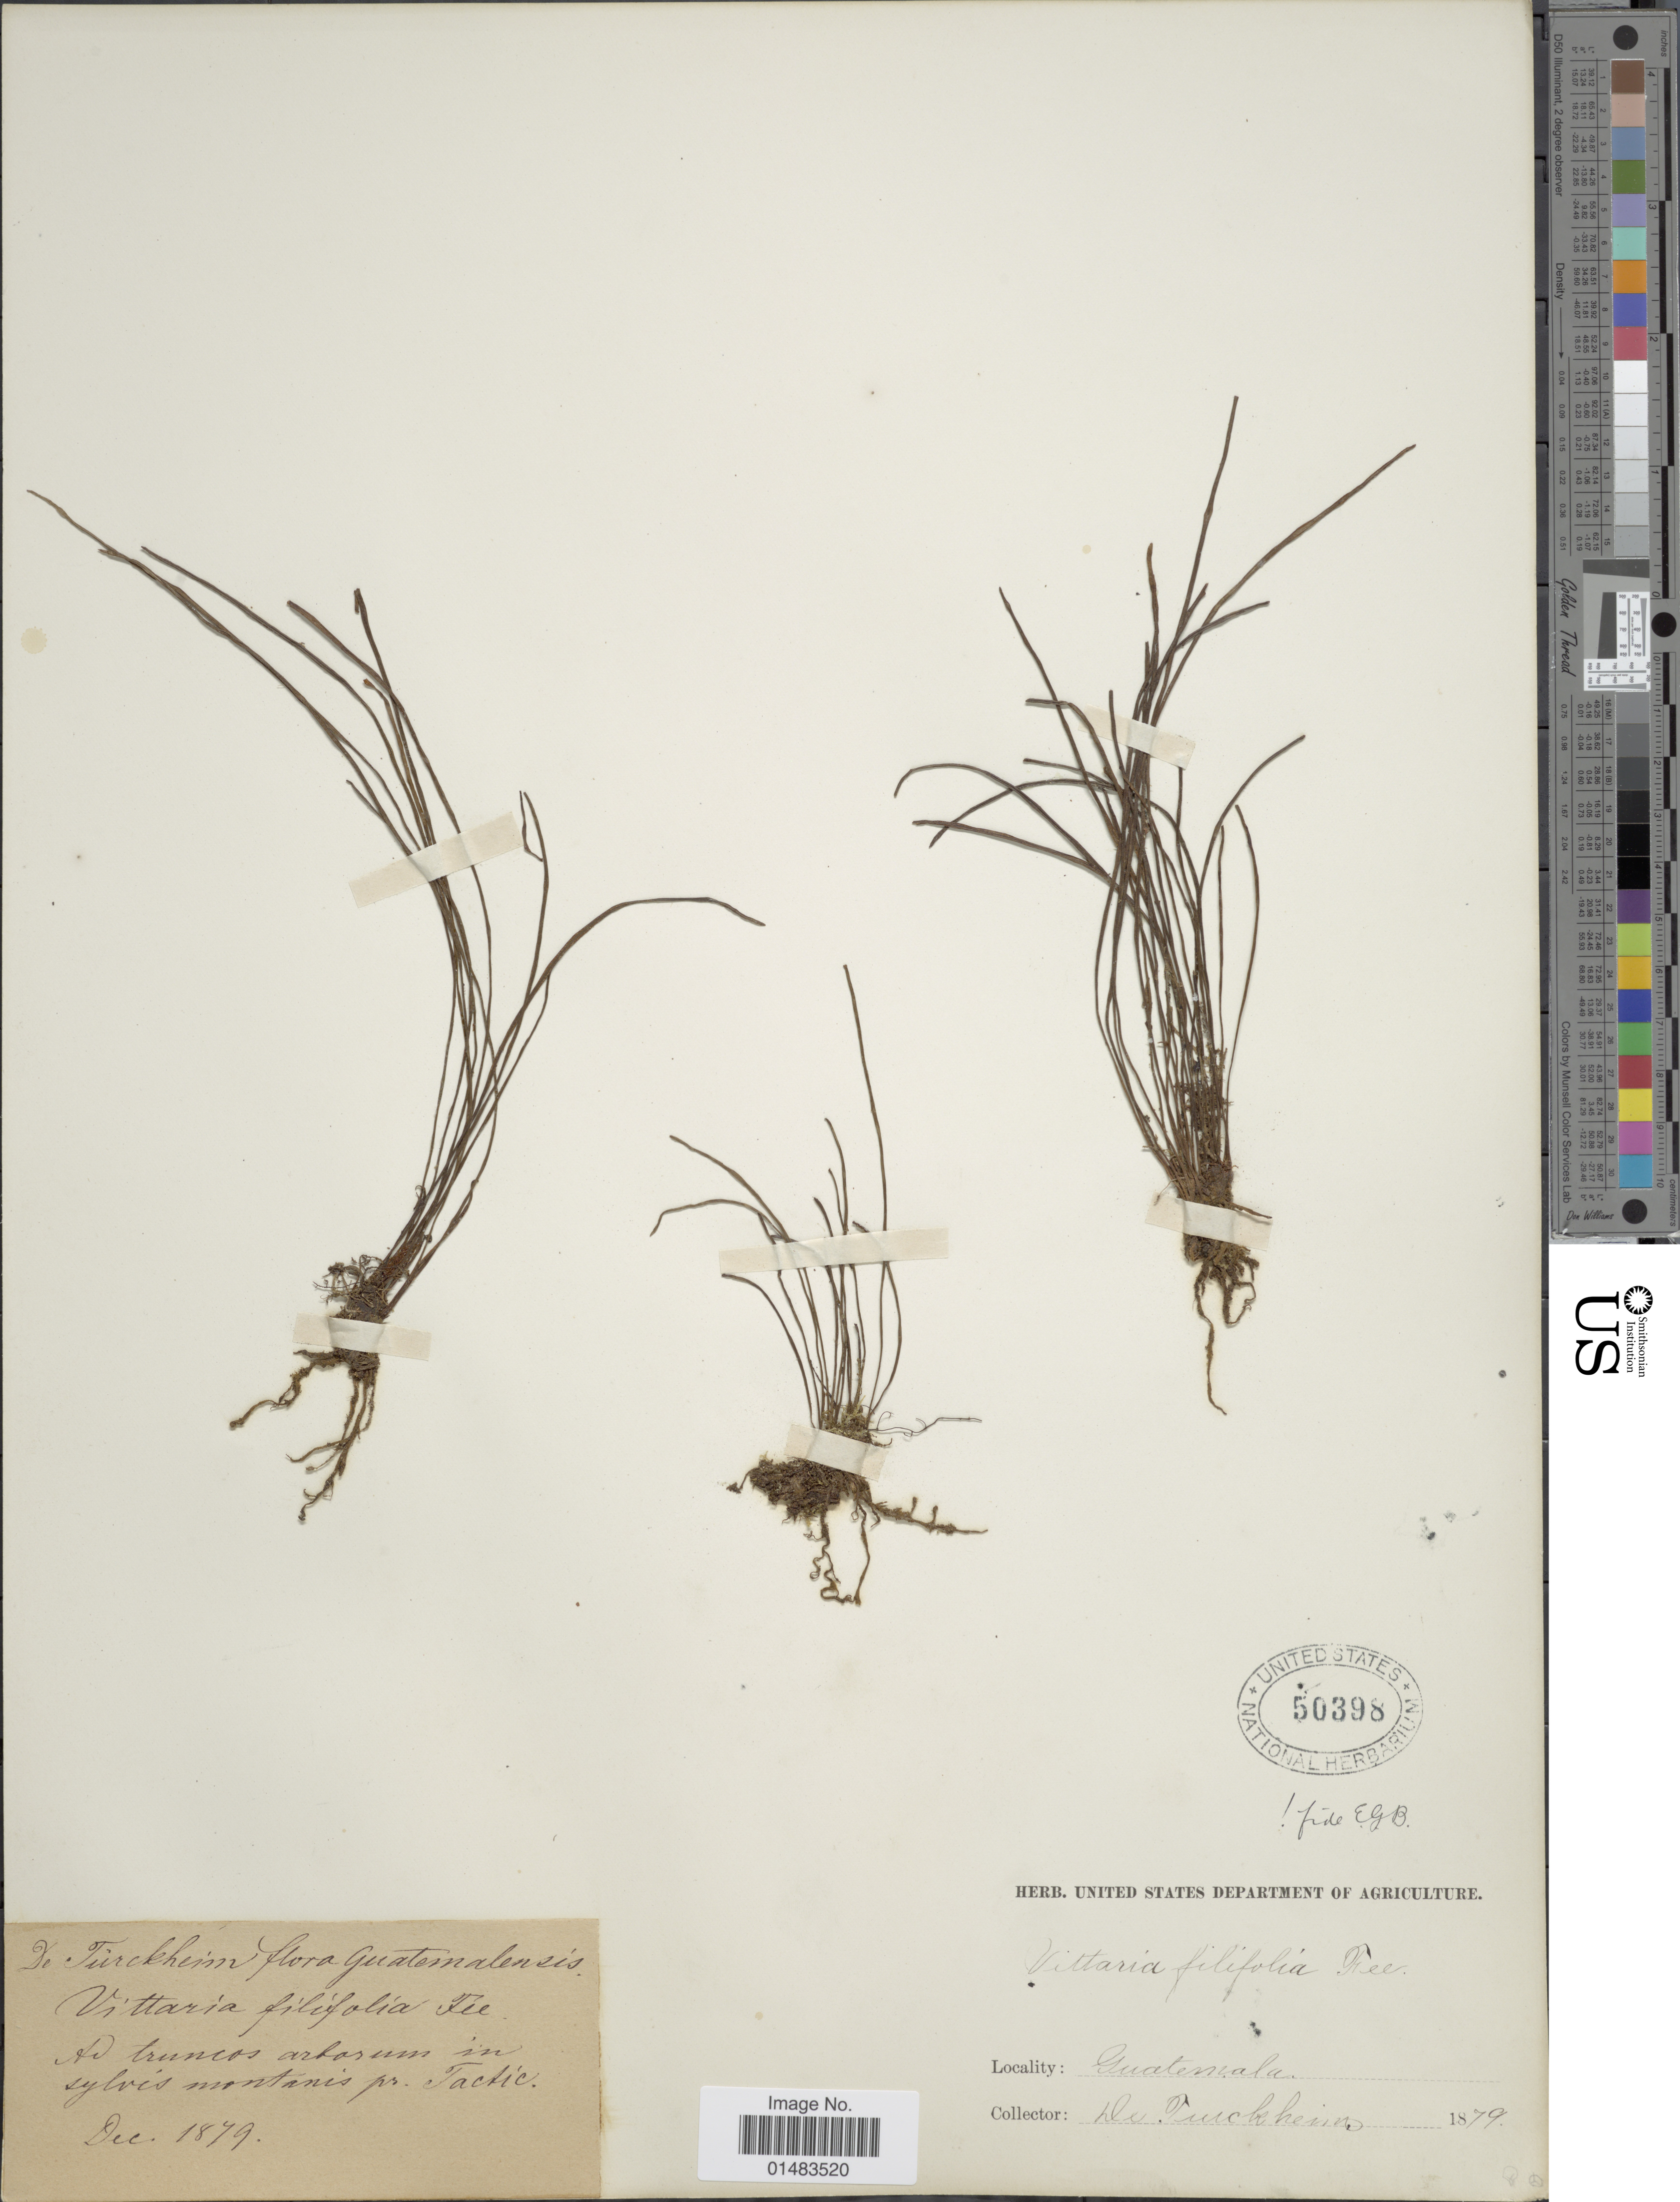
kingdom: Plantae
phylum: Tracheophyta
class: Polypodiopsida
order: Polypodiales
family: Pteridaceae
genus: Vittaria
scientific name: Vittaria graminifolia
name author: Kaulf.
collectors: H. von Türckheim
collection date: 1879-12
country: Guatemala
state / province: Alta Verapaz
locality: Ad truncos arborum un in sylvis montanis pr.Tactic.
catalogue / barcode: US 50398